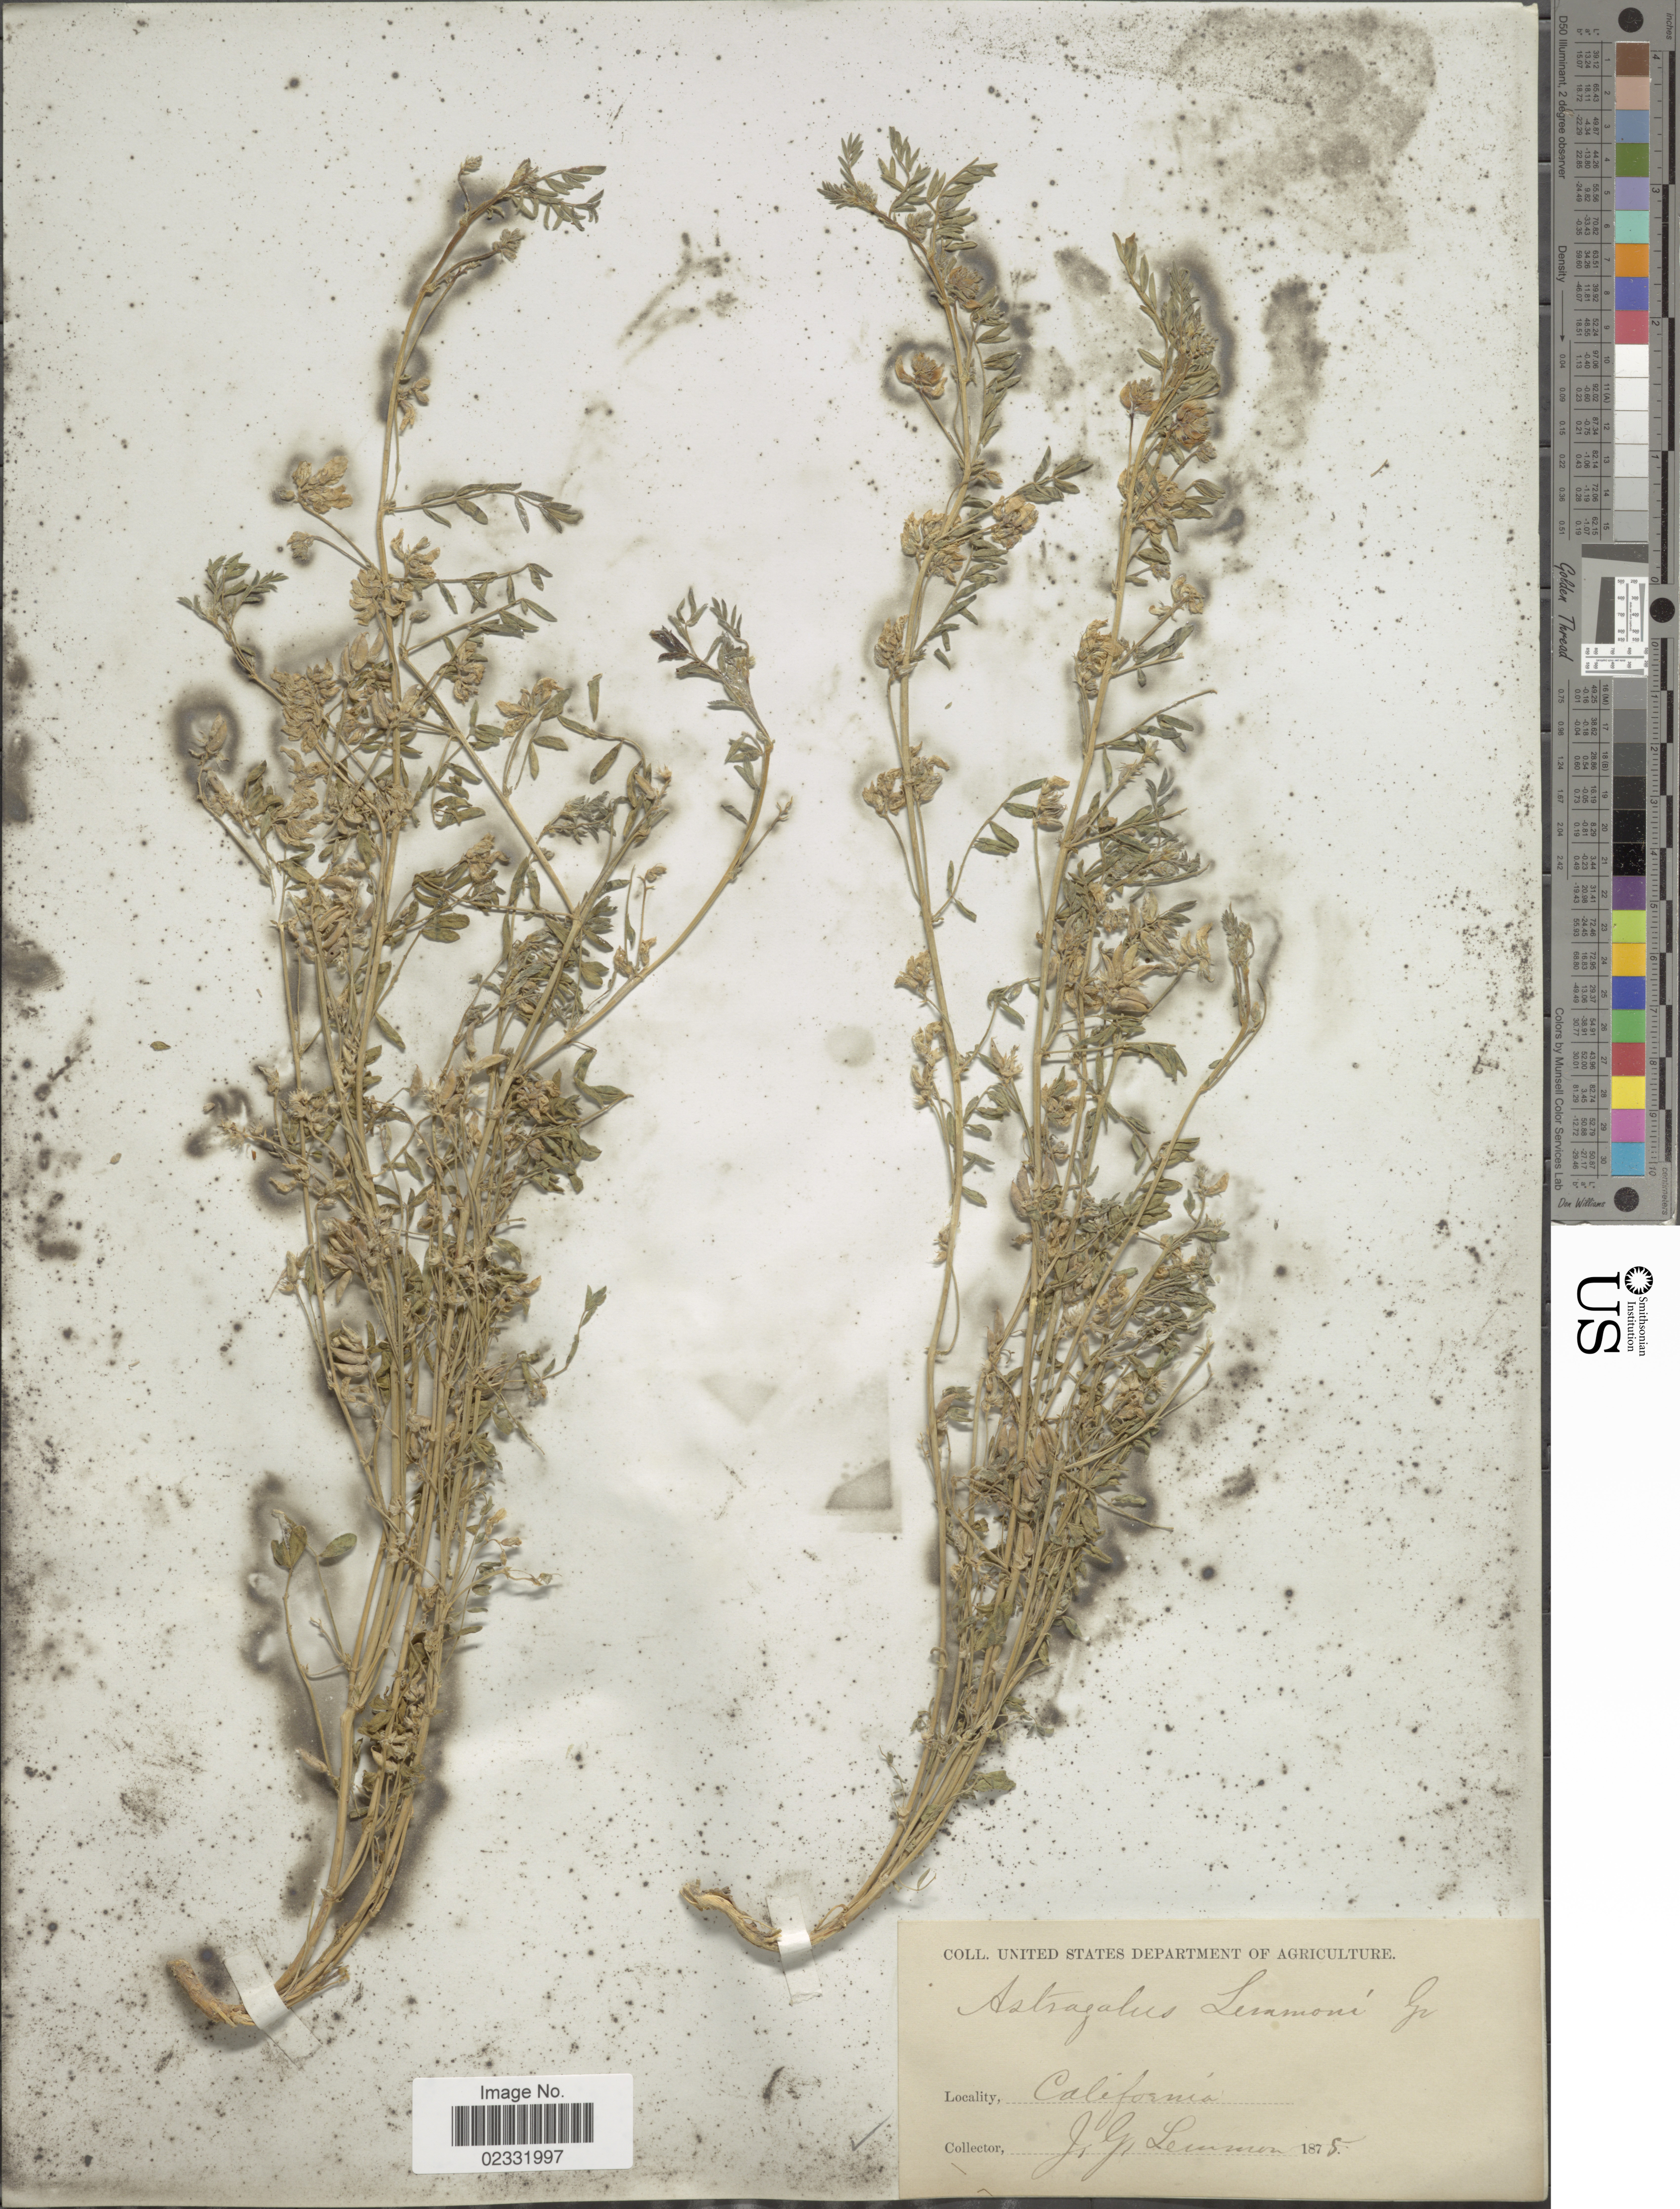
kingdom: Plantae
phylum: Tracheophyta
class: Magnoliopsida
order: Fabales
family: Fabaceae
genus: Astragalus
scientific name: Astragalus lemmonii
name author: A. Gray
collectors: J. Lemmon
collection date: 1875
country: United States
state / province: California